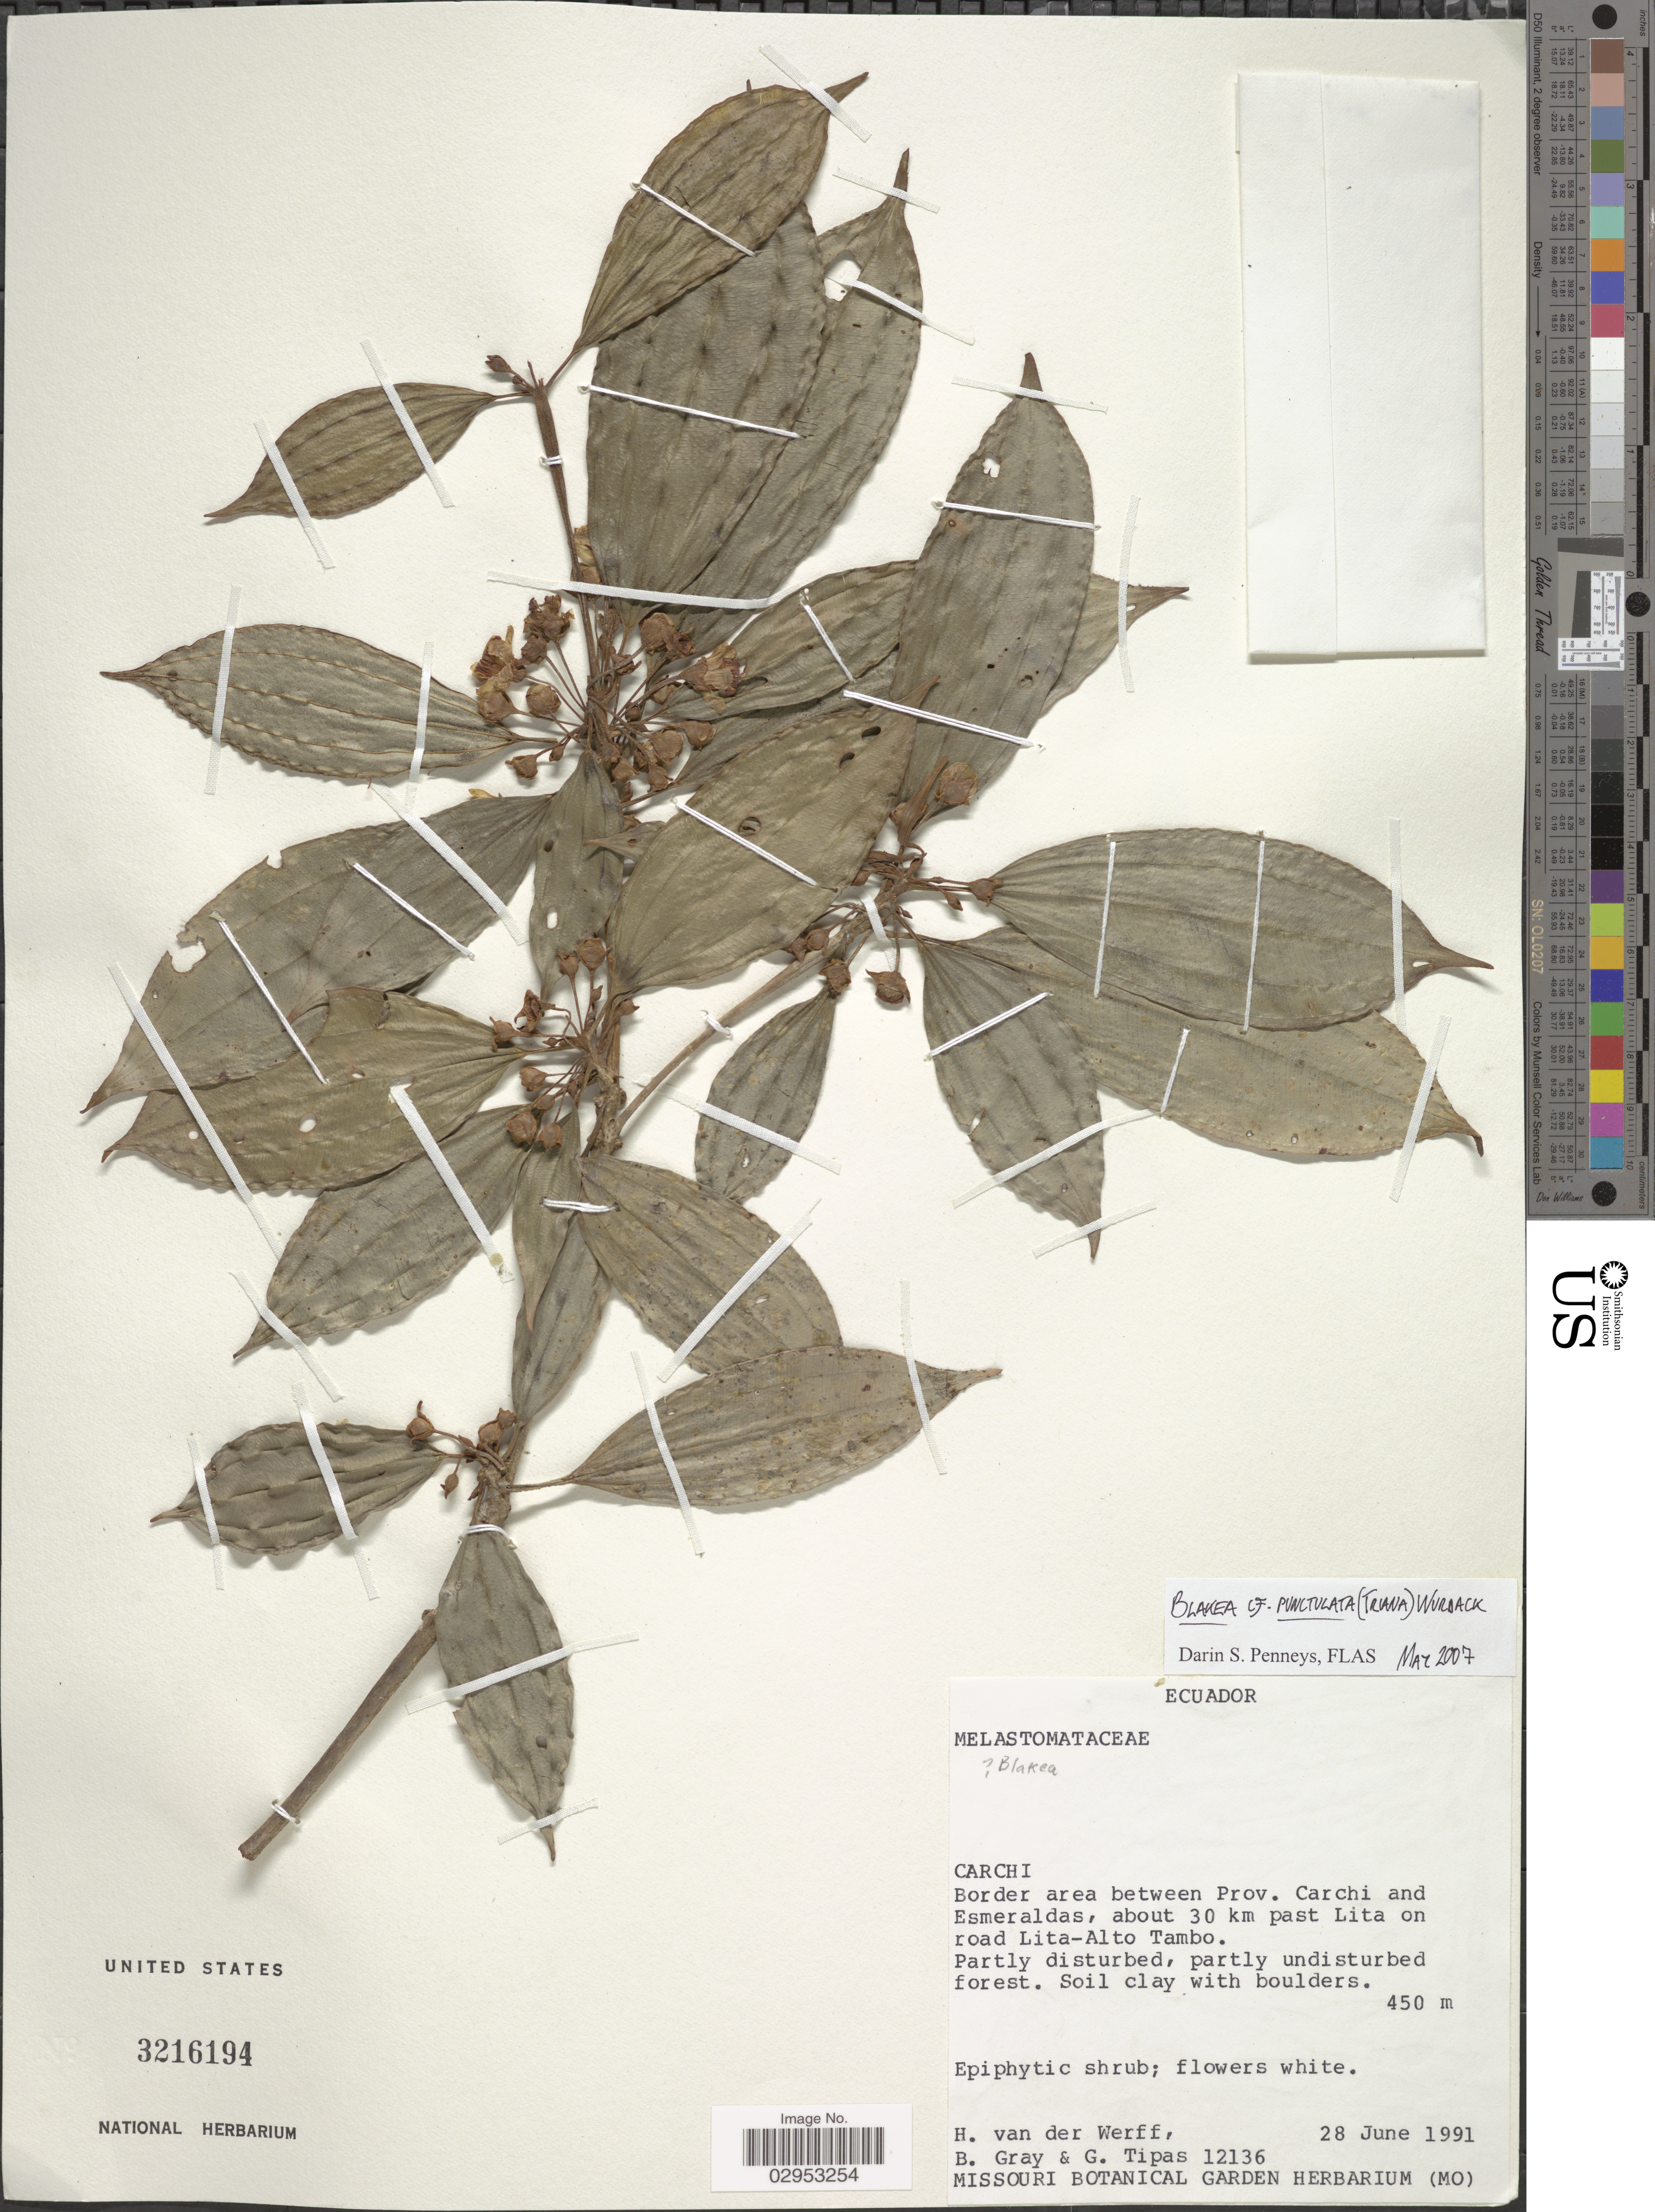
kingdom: Plantae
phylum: Tracheophyta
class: Magnoliopsida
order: Myrtales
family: Melastomataceae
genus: Blakea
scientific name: Blakea punctulata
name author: (Triana) Wurdack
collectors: H. van der Werff, B. Gray & G. Tipas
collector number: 12136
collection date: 1991-06-28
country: Ecuador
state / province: Carchi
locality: Border area between Prov. Carchi and Esmeraldas, about 30 km past Lita on road Lita-Alto Tambo.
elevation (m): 450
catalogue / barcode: US 3216194